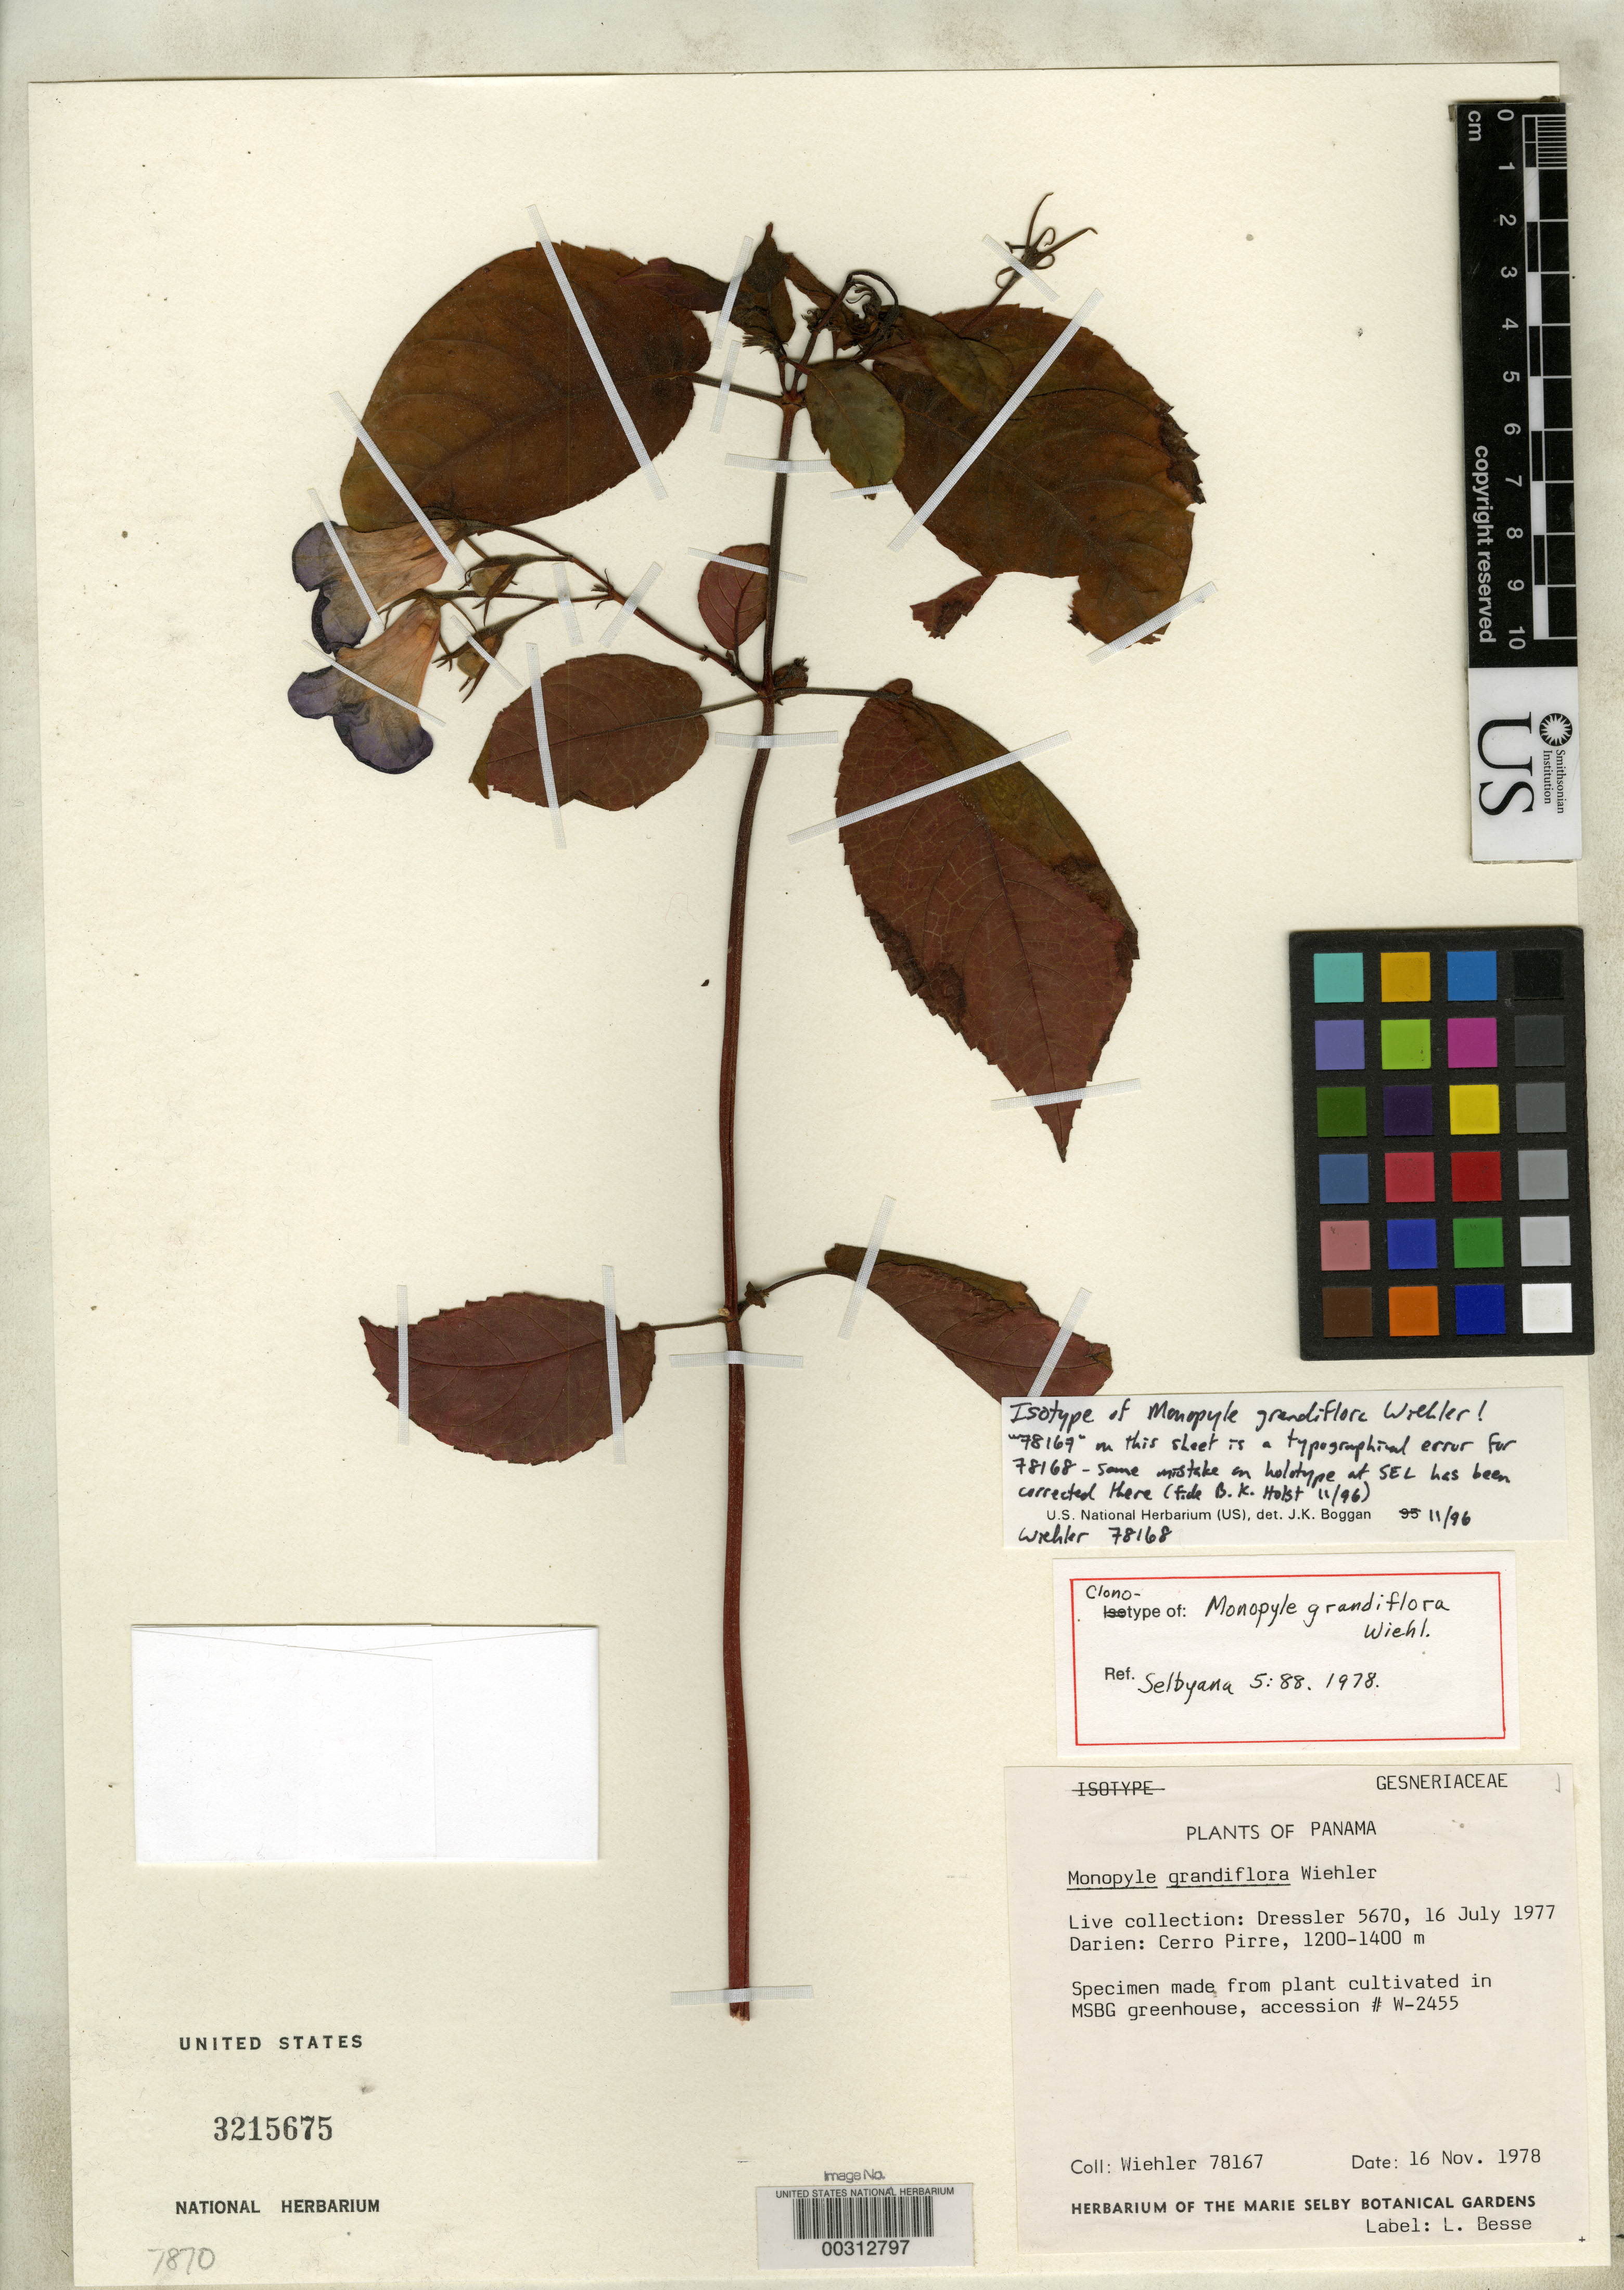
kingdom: Plantae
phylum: Tracheophyta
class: Magnoliopsida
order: Lamiales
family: Gesneriaceae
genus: Monopyle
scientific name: Monopyle grandiflora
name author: Wiehler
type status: Isotype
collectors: R. Dressler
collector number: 78167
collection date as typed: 21 Nov 1978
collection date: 1978-11-21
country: Panama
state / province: Darién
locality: Cerro Pirre.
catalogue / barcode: US 3215675